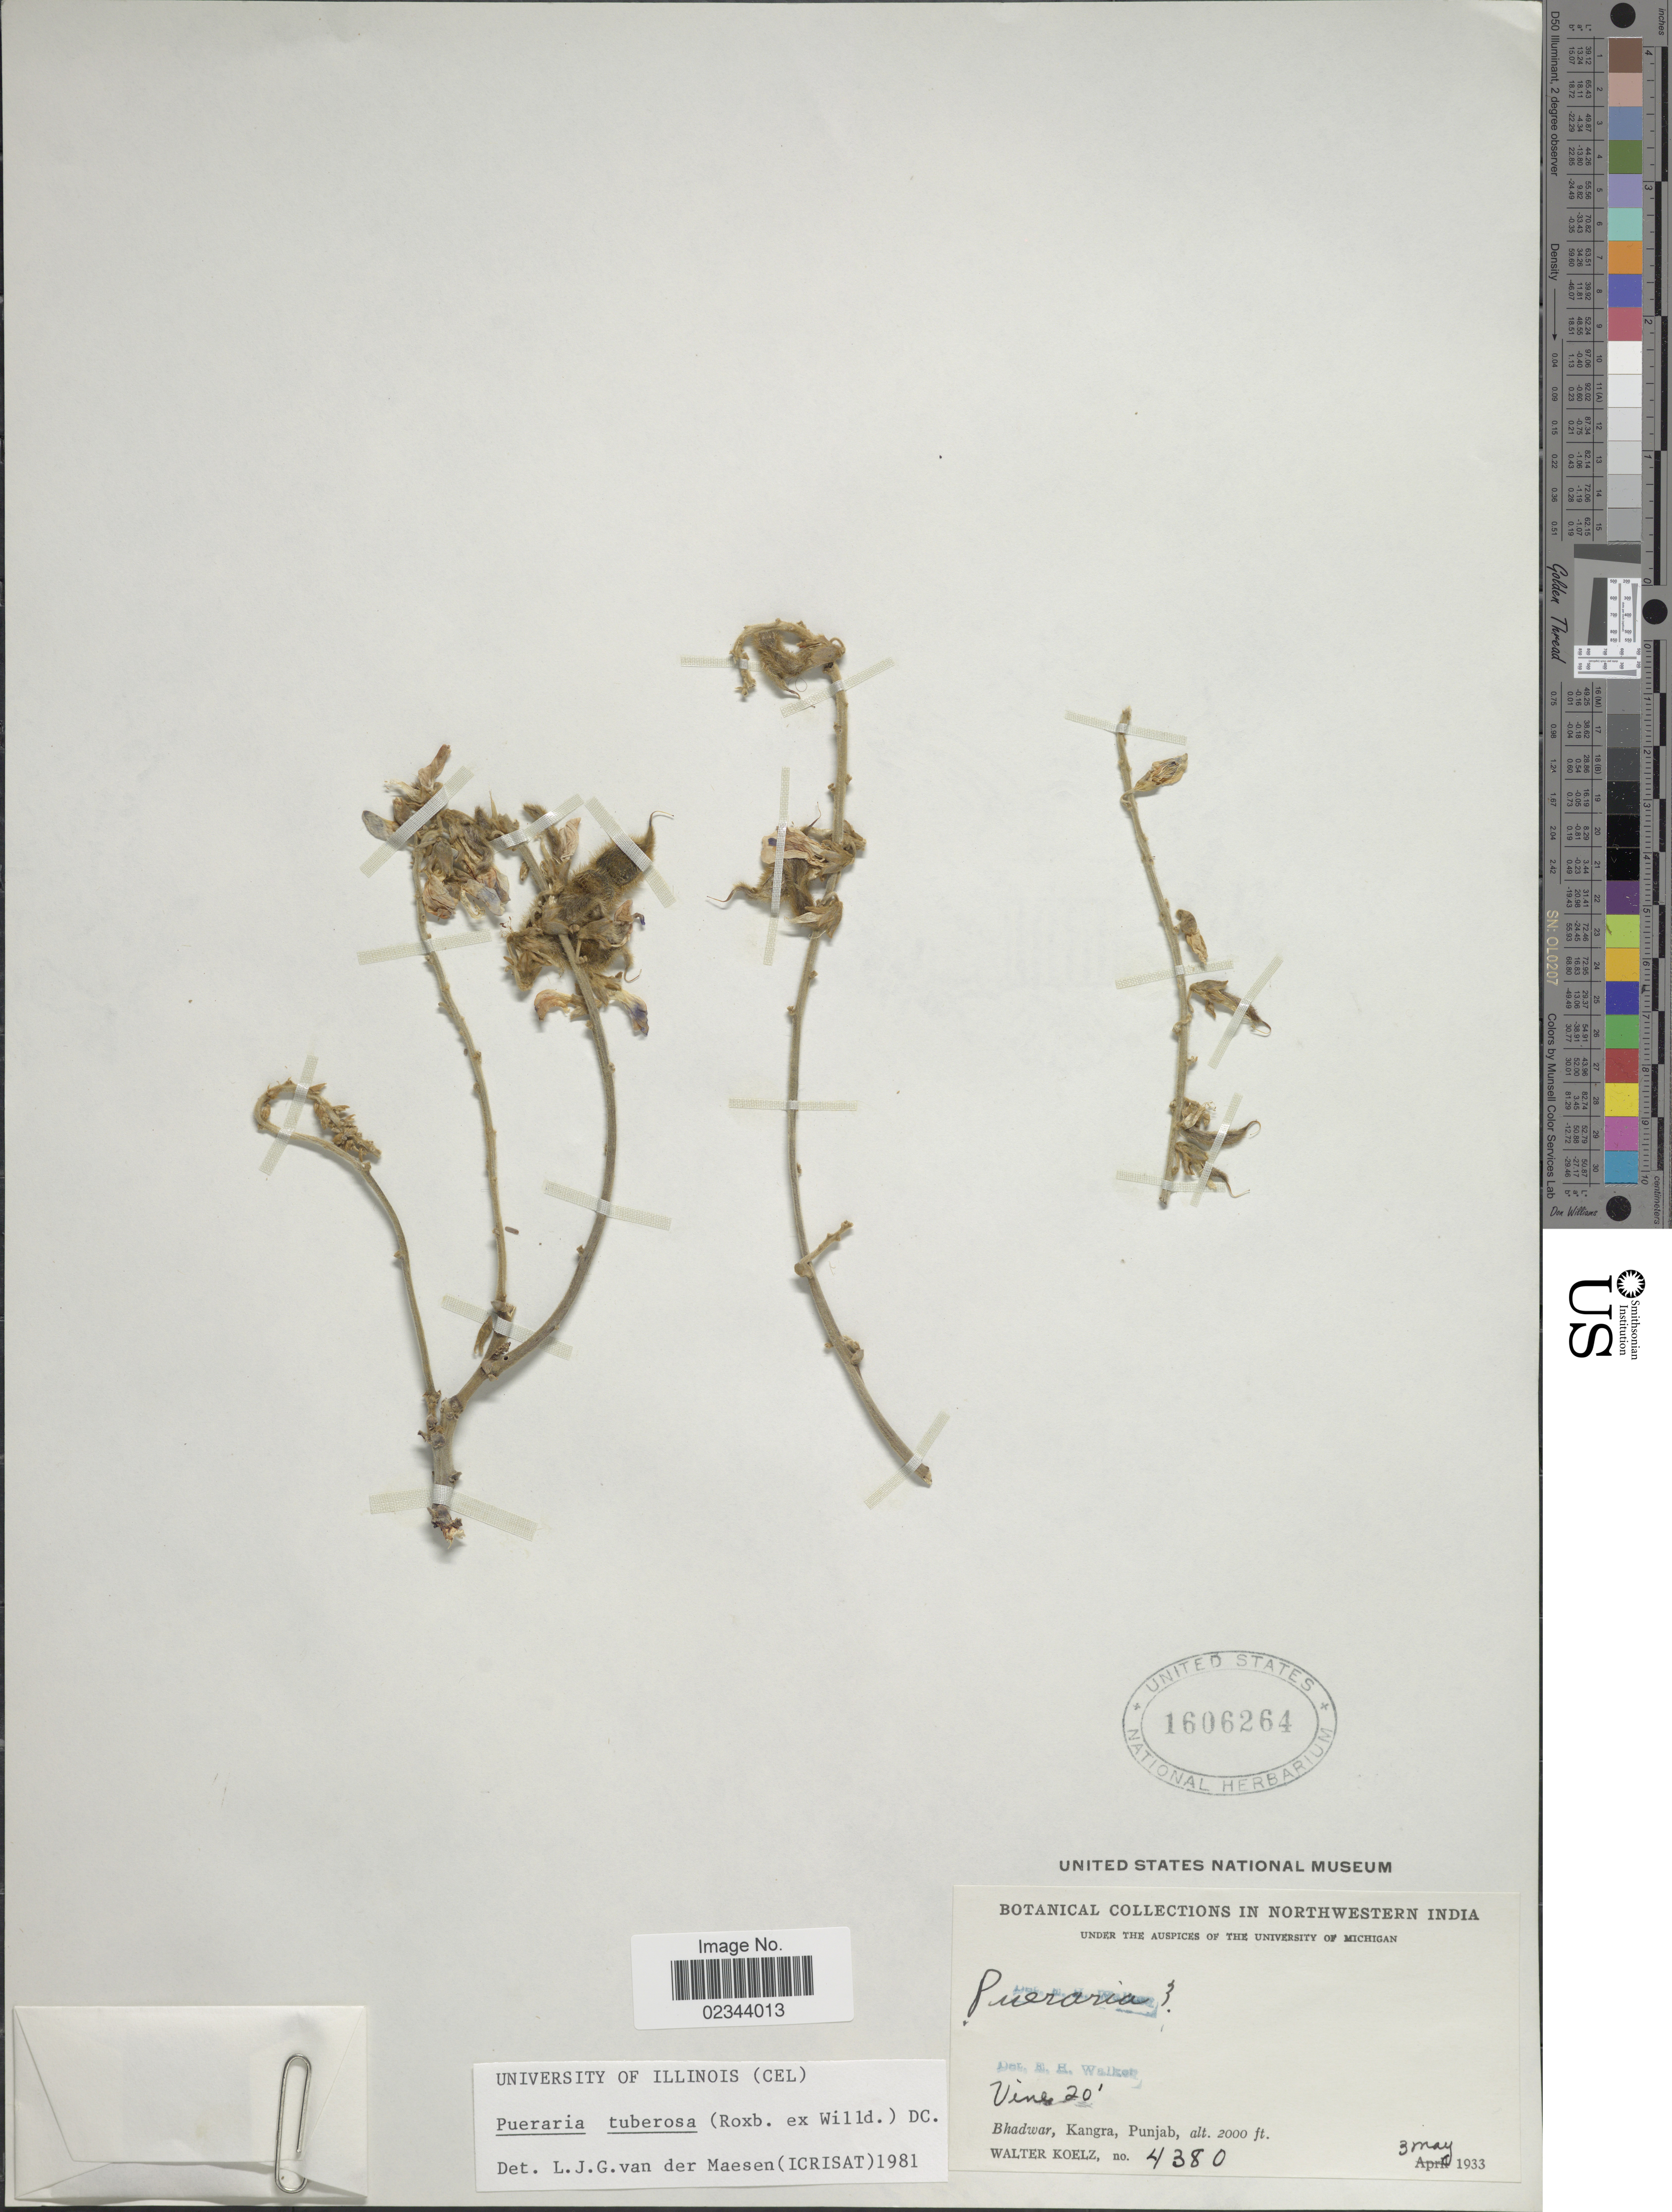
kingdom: Plantae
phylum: Tracheophyta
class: Magnoliopsida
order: Fabales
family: Fabaceae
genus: Pueraria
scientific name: Pueraria tuberosa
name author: (Roxb. ex Willd.) DC.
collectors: W. N. Koelz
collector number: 4380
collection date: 1933-05-03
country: India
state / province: Himachal Pradesh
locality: Northwestern India. Bhadwar, Kangra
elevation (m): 610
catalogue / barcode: US 1606264